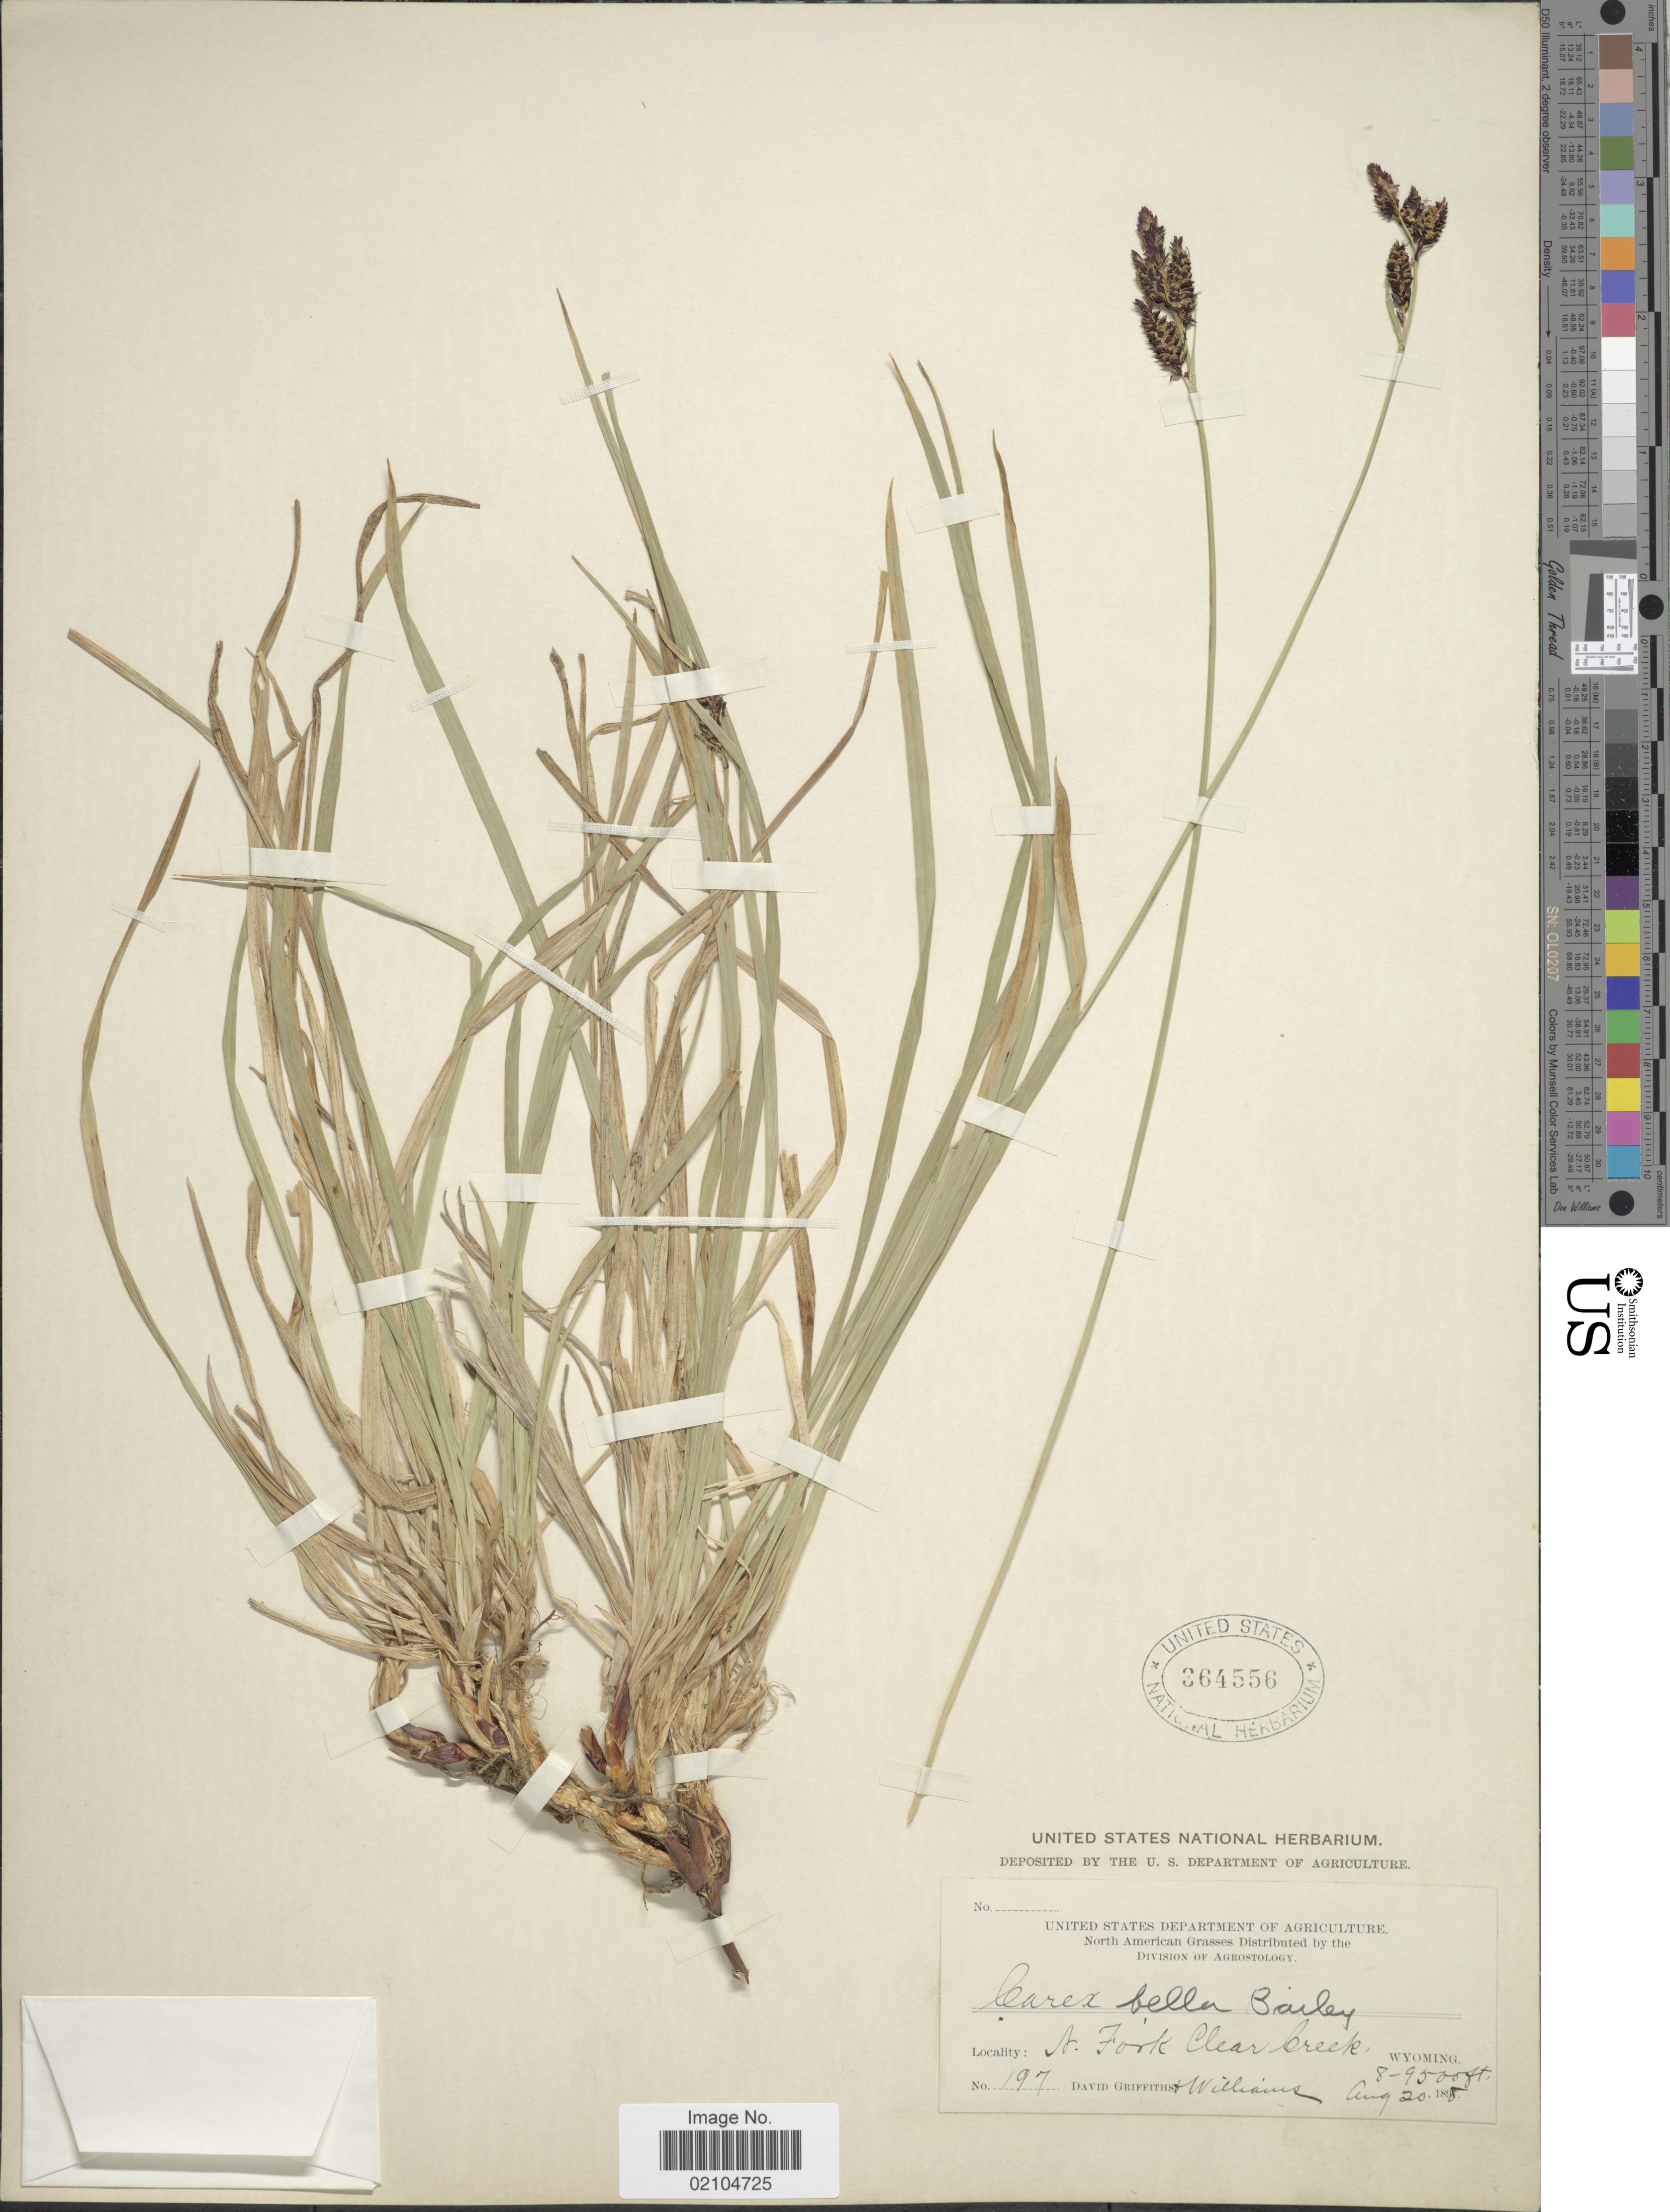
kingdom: Plantae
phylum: Tracheophyta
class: Liliopsida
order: Poales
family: Cyperaceae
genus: Carex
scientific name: Carex bella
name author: L.H. Bailey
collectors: D. Griffiths & -- Williams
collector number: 197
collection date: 1898-08-20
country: United States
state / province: Wyoming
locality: N. Fork Clear Creek, Wyoming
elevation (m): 2438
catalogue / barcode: US 364556